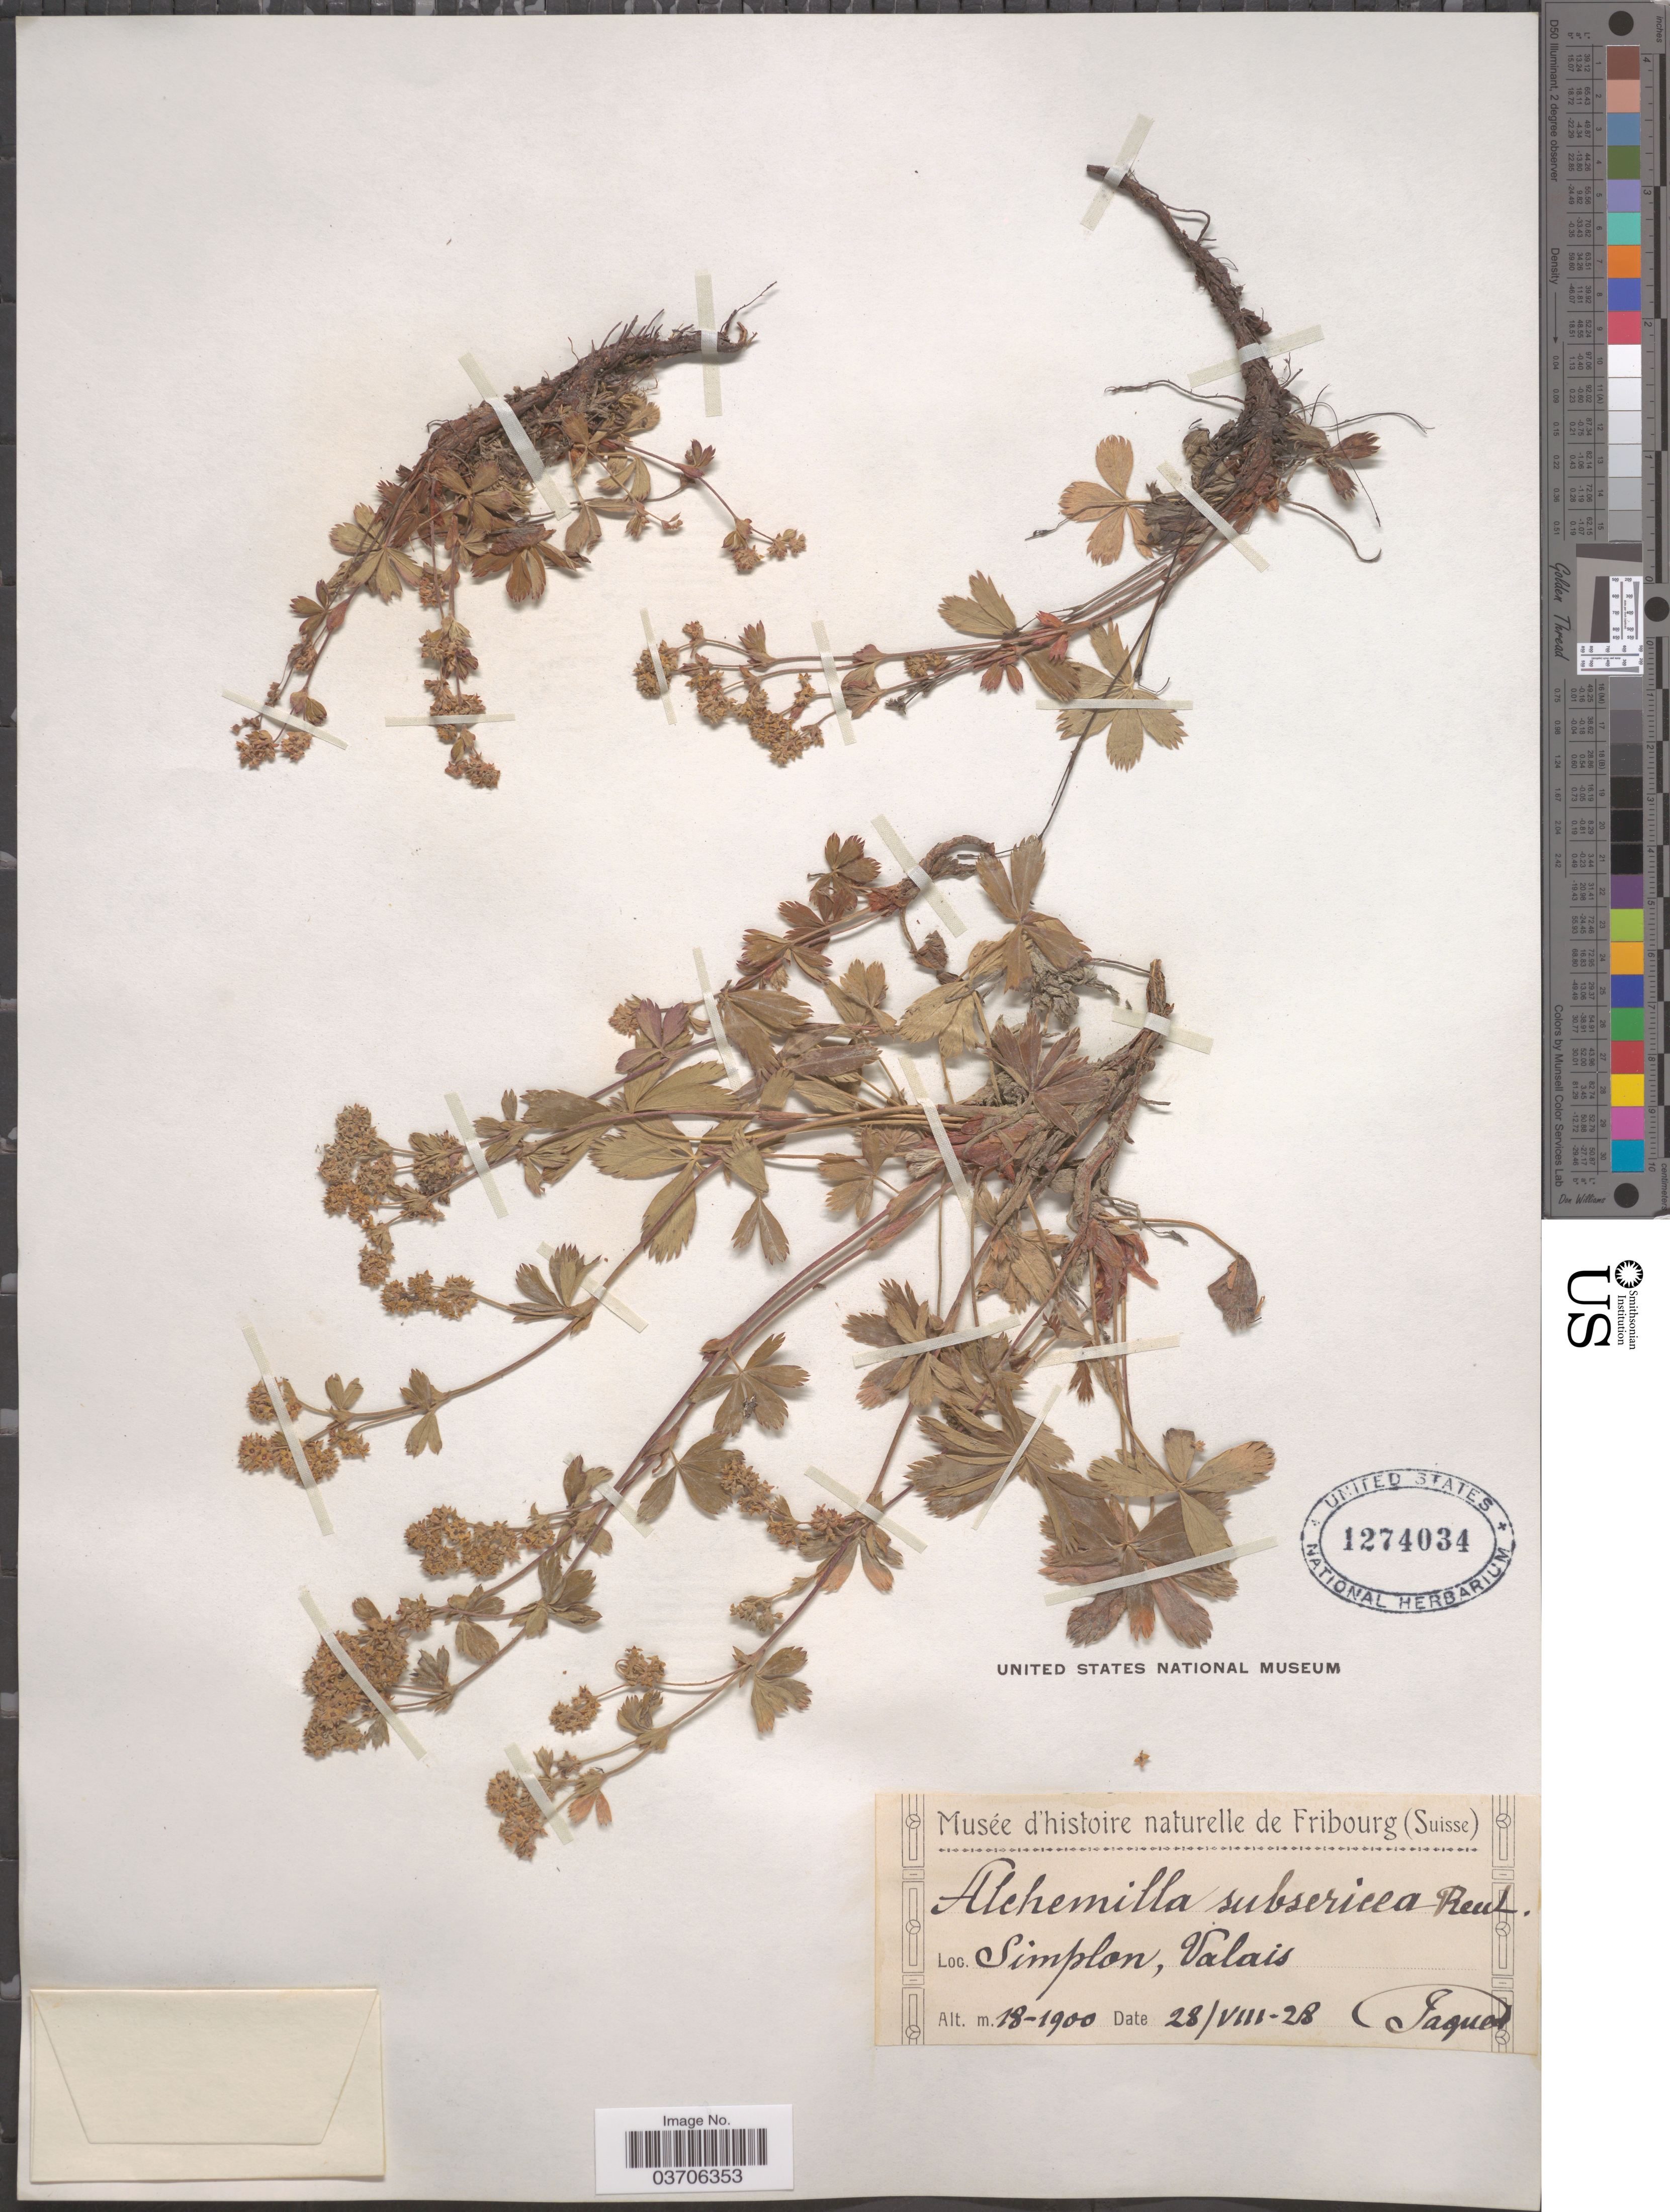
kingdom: Plantae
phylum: Tracheophyta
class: Magnoliopsida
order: Rosales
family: Rosaceae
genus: Alchemilla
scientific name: Alchemilla subsericea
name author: Reut.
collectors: -. Jaquet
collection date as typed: Transcribed d/m/y: 28/8/28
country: Switzerland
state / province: Valais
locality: Simplon, Valais.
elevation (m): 1800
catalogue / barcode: US 1274034